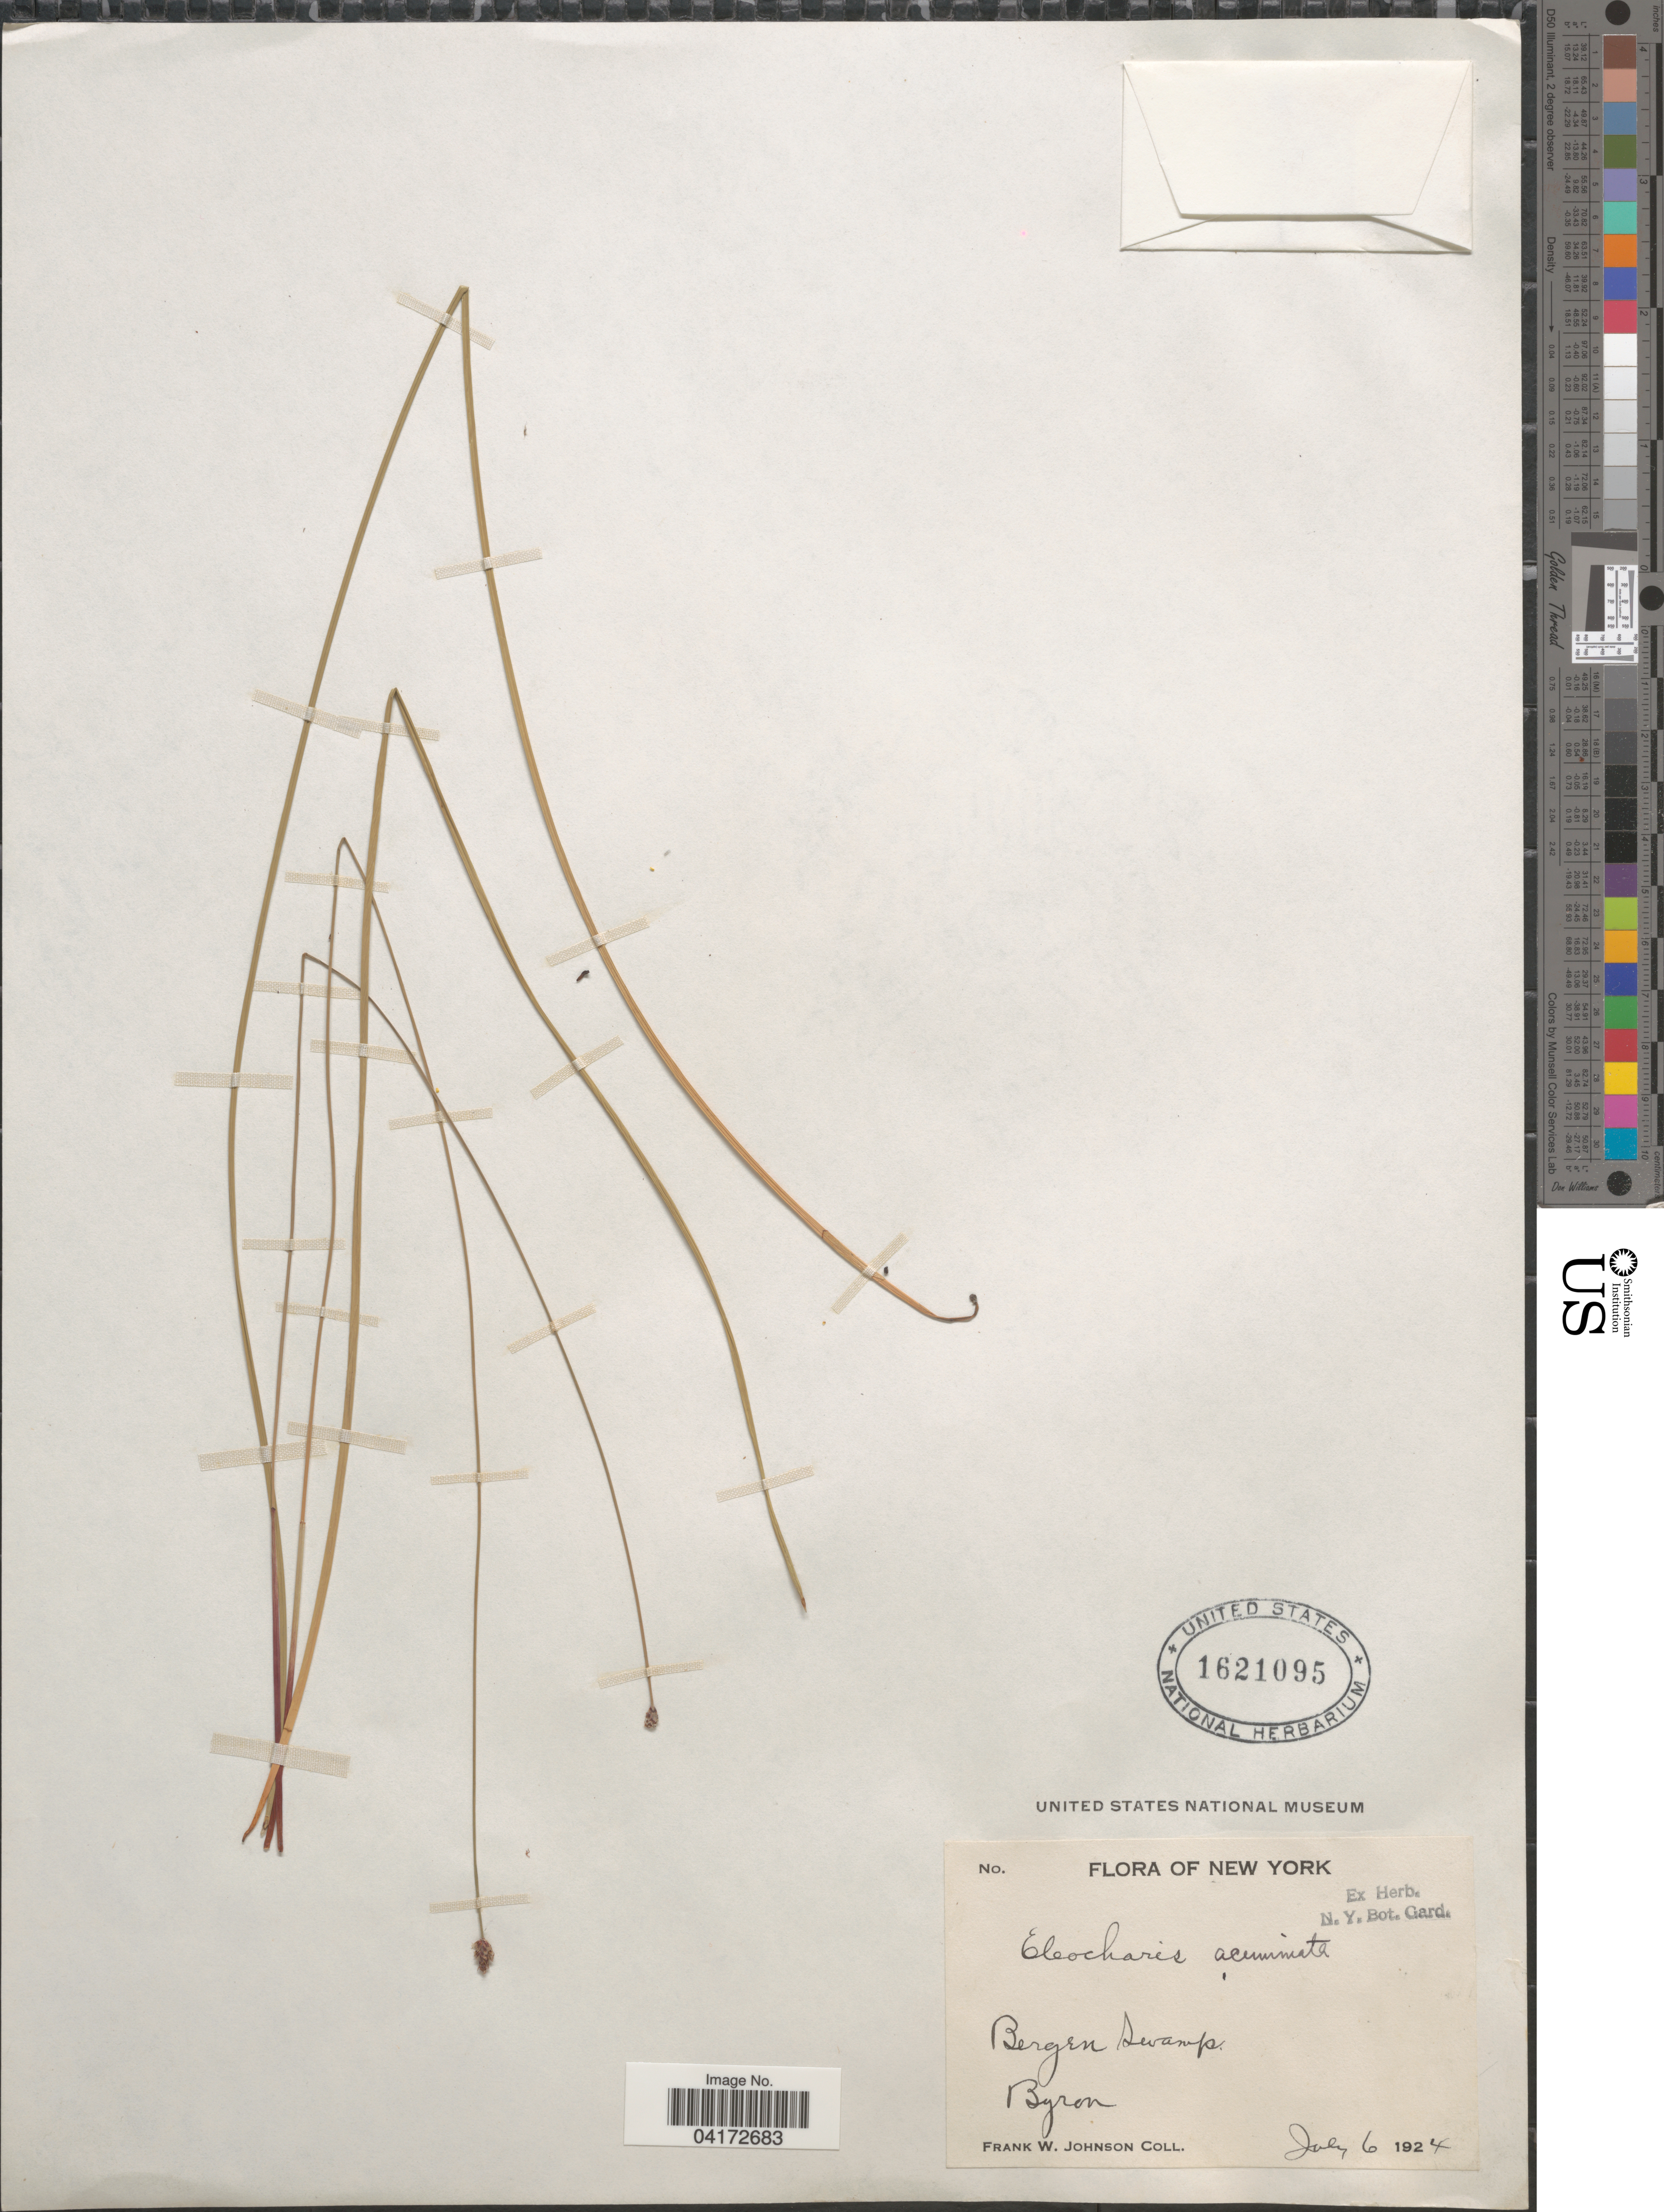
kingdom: Plantae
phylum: Tracheophyta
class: Liliopsida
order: Poales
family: Cyperaceae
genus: Eleocharis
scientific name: Eleocharis sp.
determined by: Strong, Mark T., (BOT), Smithsonian Institution - National Museum of Natural History (UNITED STATES)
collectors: F. W. Johnson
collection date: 1924-07-06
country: United States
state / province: New York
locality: Bergen Swamp. Byron.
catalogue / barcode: US 1621095